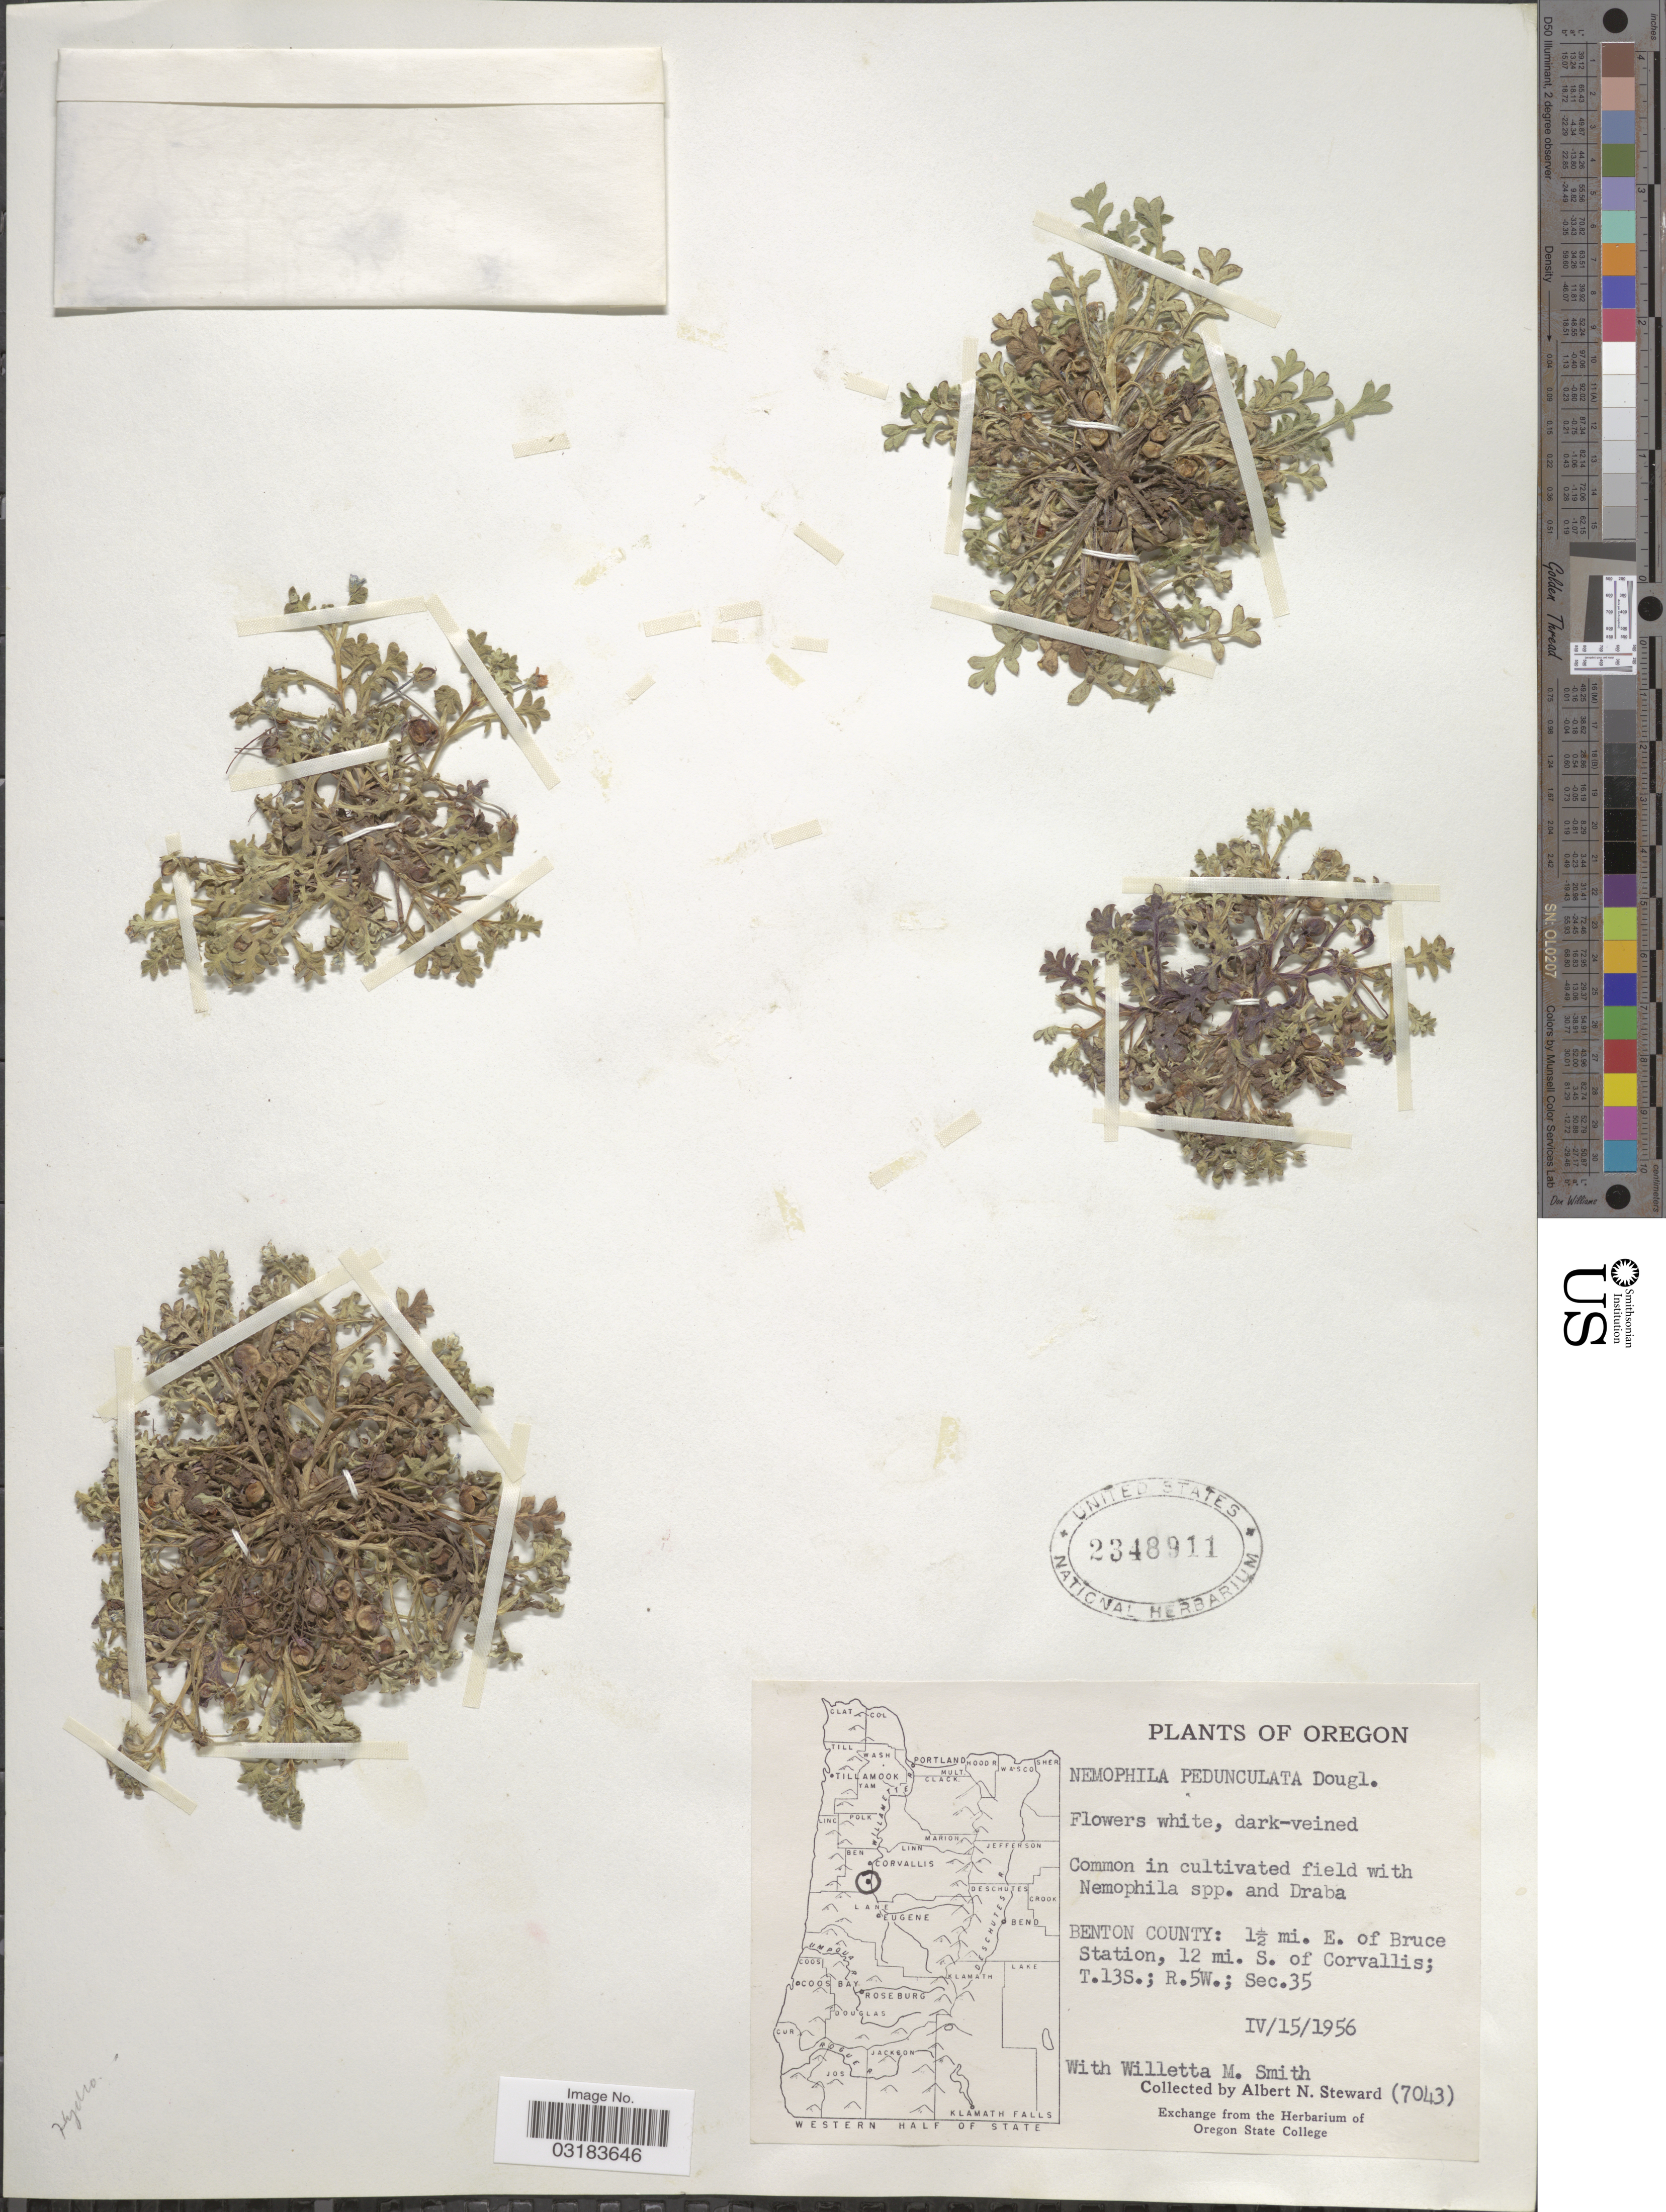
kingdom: Plantae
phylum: Tracheophyta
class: Magnoliopsida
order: Boraginales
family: Hydrophyllaceae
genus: Nemophila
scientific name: Nemophila pedunculata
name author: Douglas ex Benth.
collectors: A. N. Steward & W. Smith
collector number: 7043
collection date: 1956-04-15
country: United States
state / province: Oregon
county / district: Benton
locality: Benton County: 1½ mi. E. of Bruce Station, 12 mi. S. of Corvallis; T.13S.; R.5W.; Sec.35.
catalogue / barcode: US 2348911